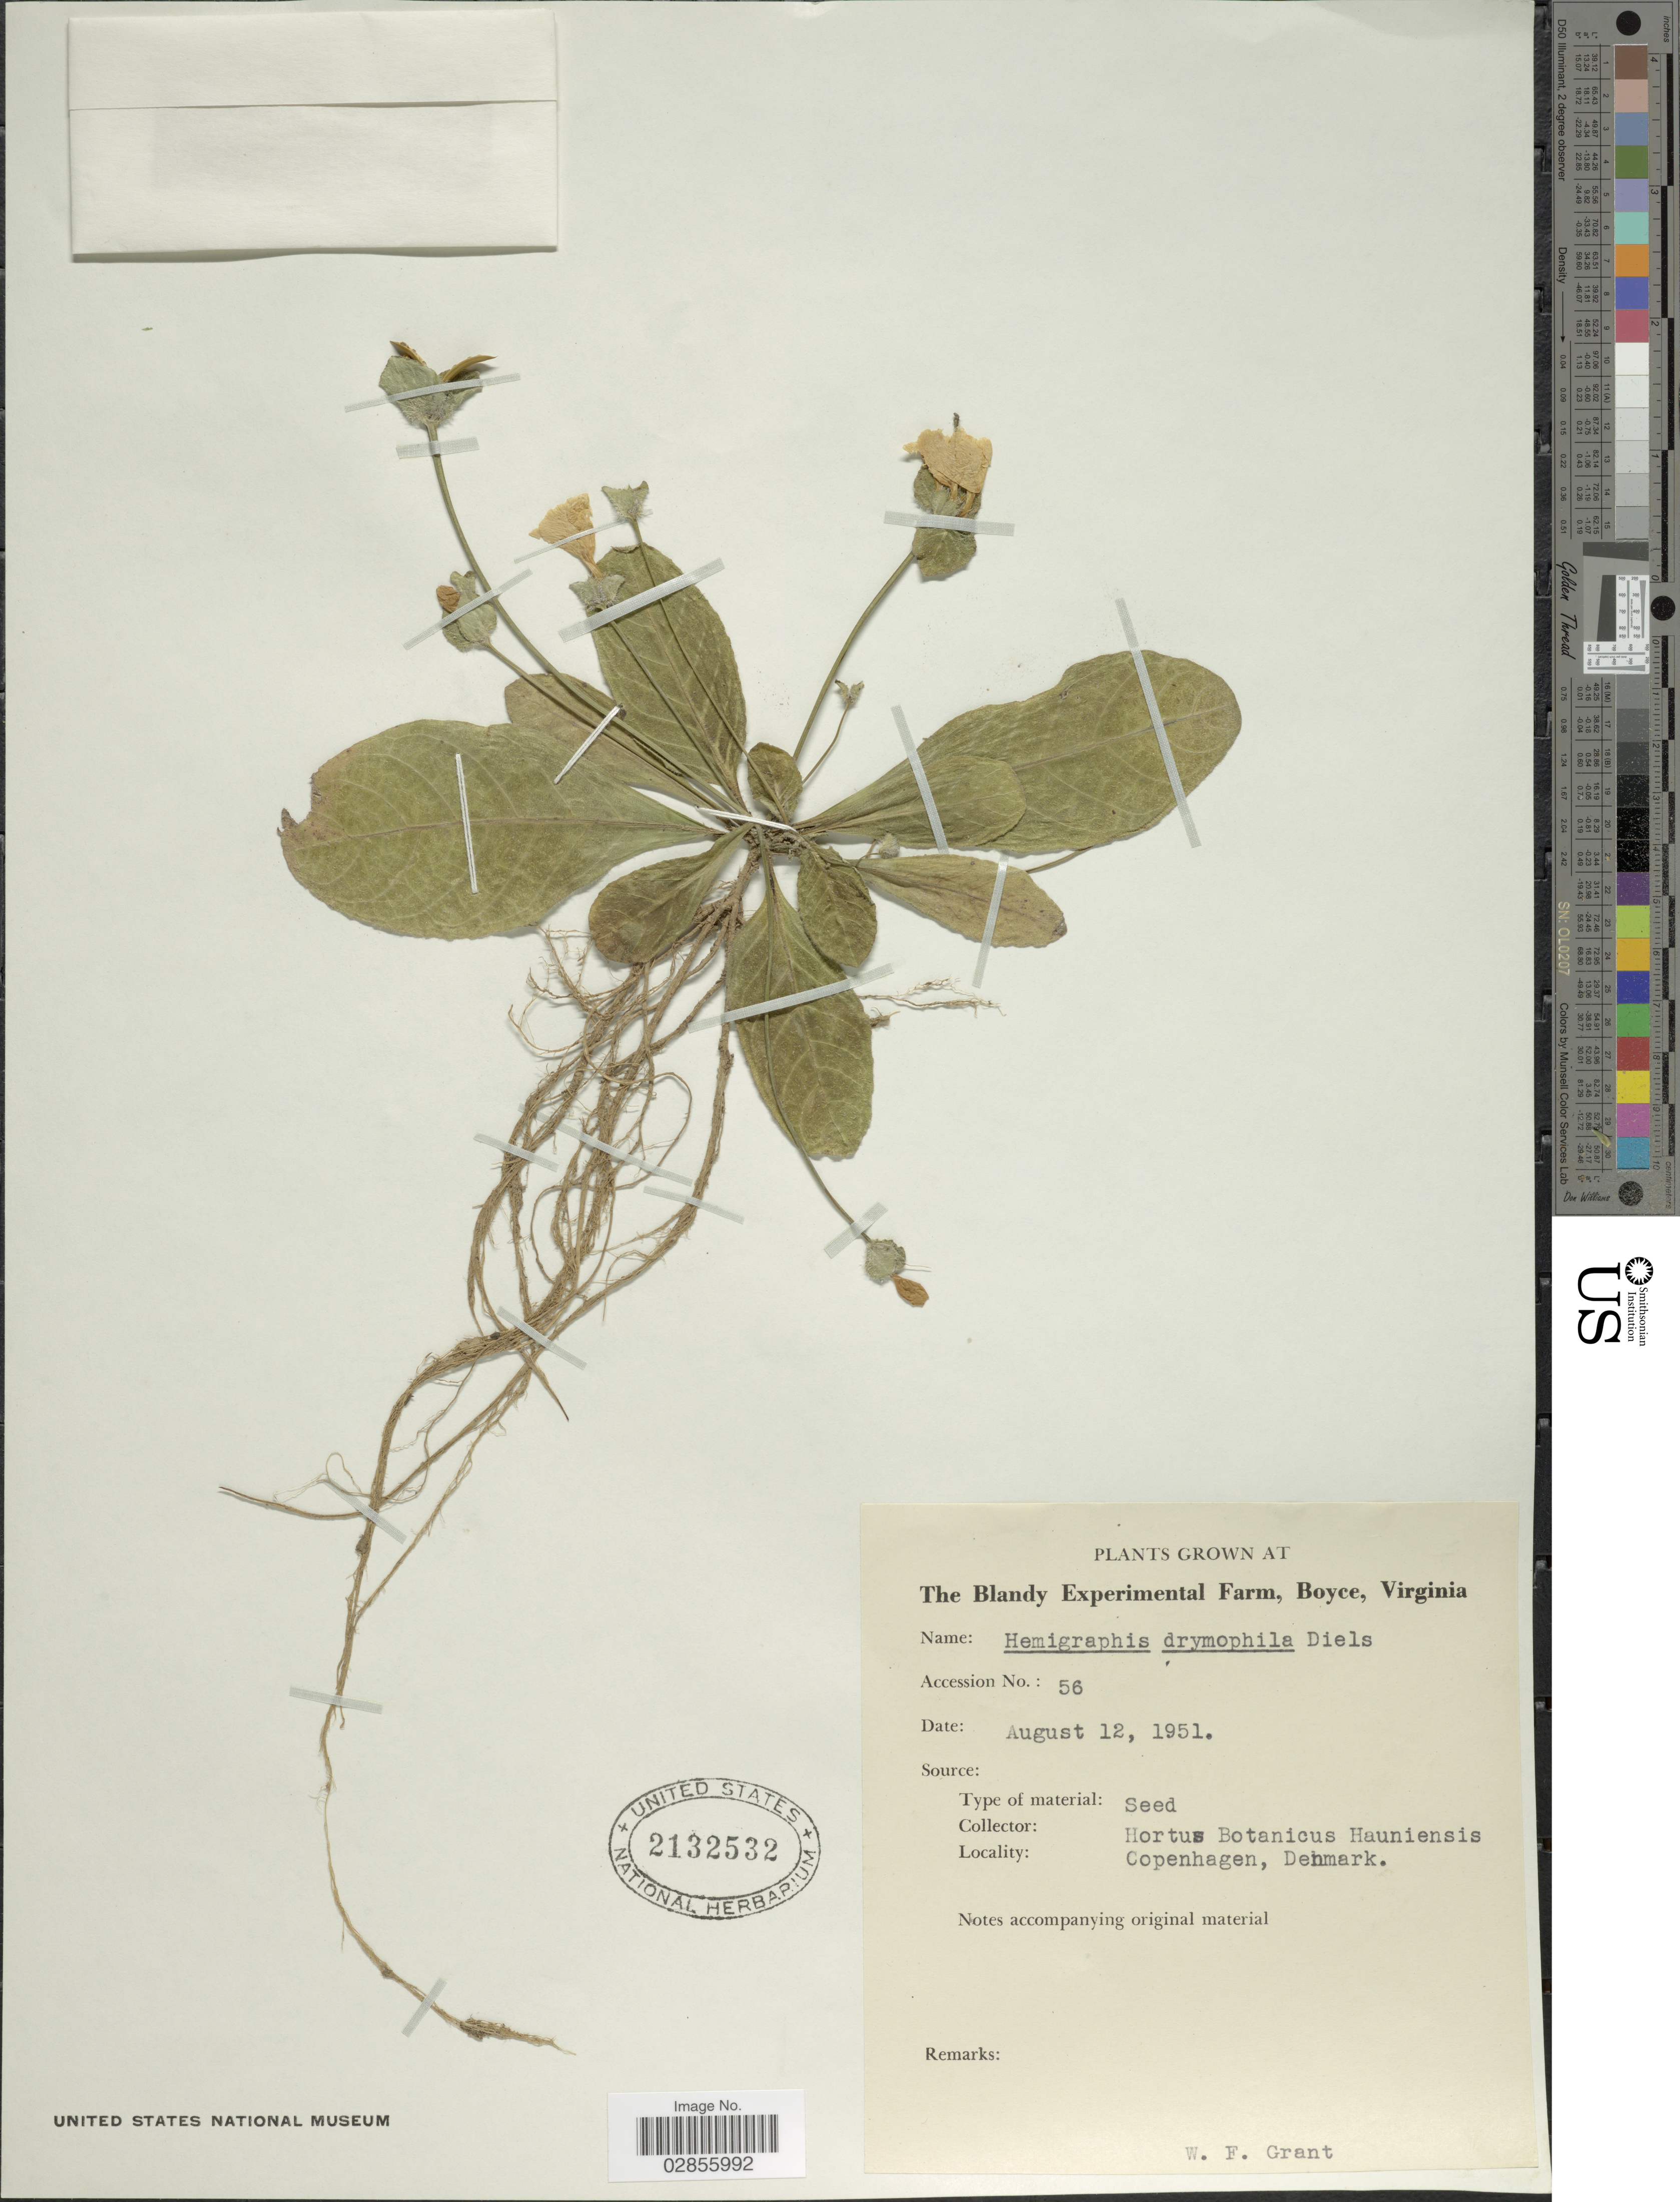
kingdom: Plantae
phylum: Tracheophyta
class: Magnoliopsida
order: Lamiales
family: Acanthaceae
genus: Hemigraphis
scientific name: Hemigraphis drymophila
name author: Diels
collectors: W. Grant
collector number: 56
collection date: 1951-08-12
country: United States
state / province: Virginia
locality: The Blandy Experimental Farm, Boyce.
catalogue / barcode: US 2132532